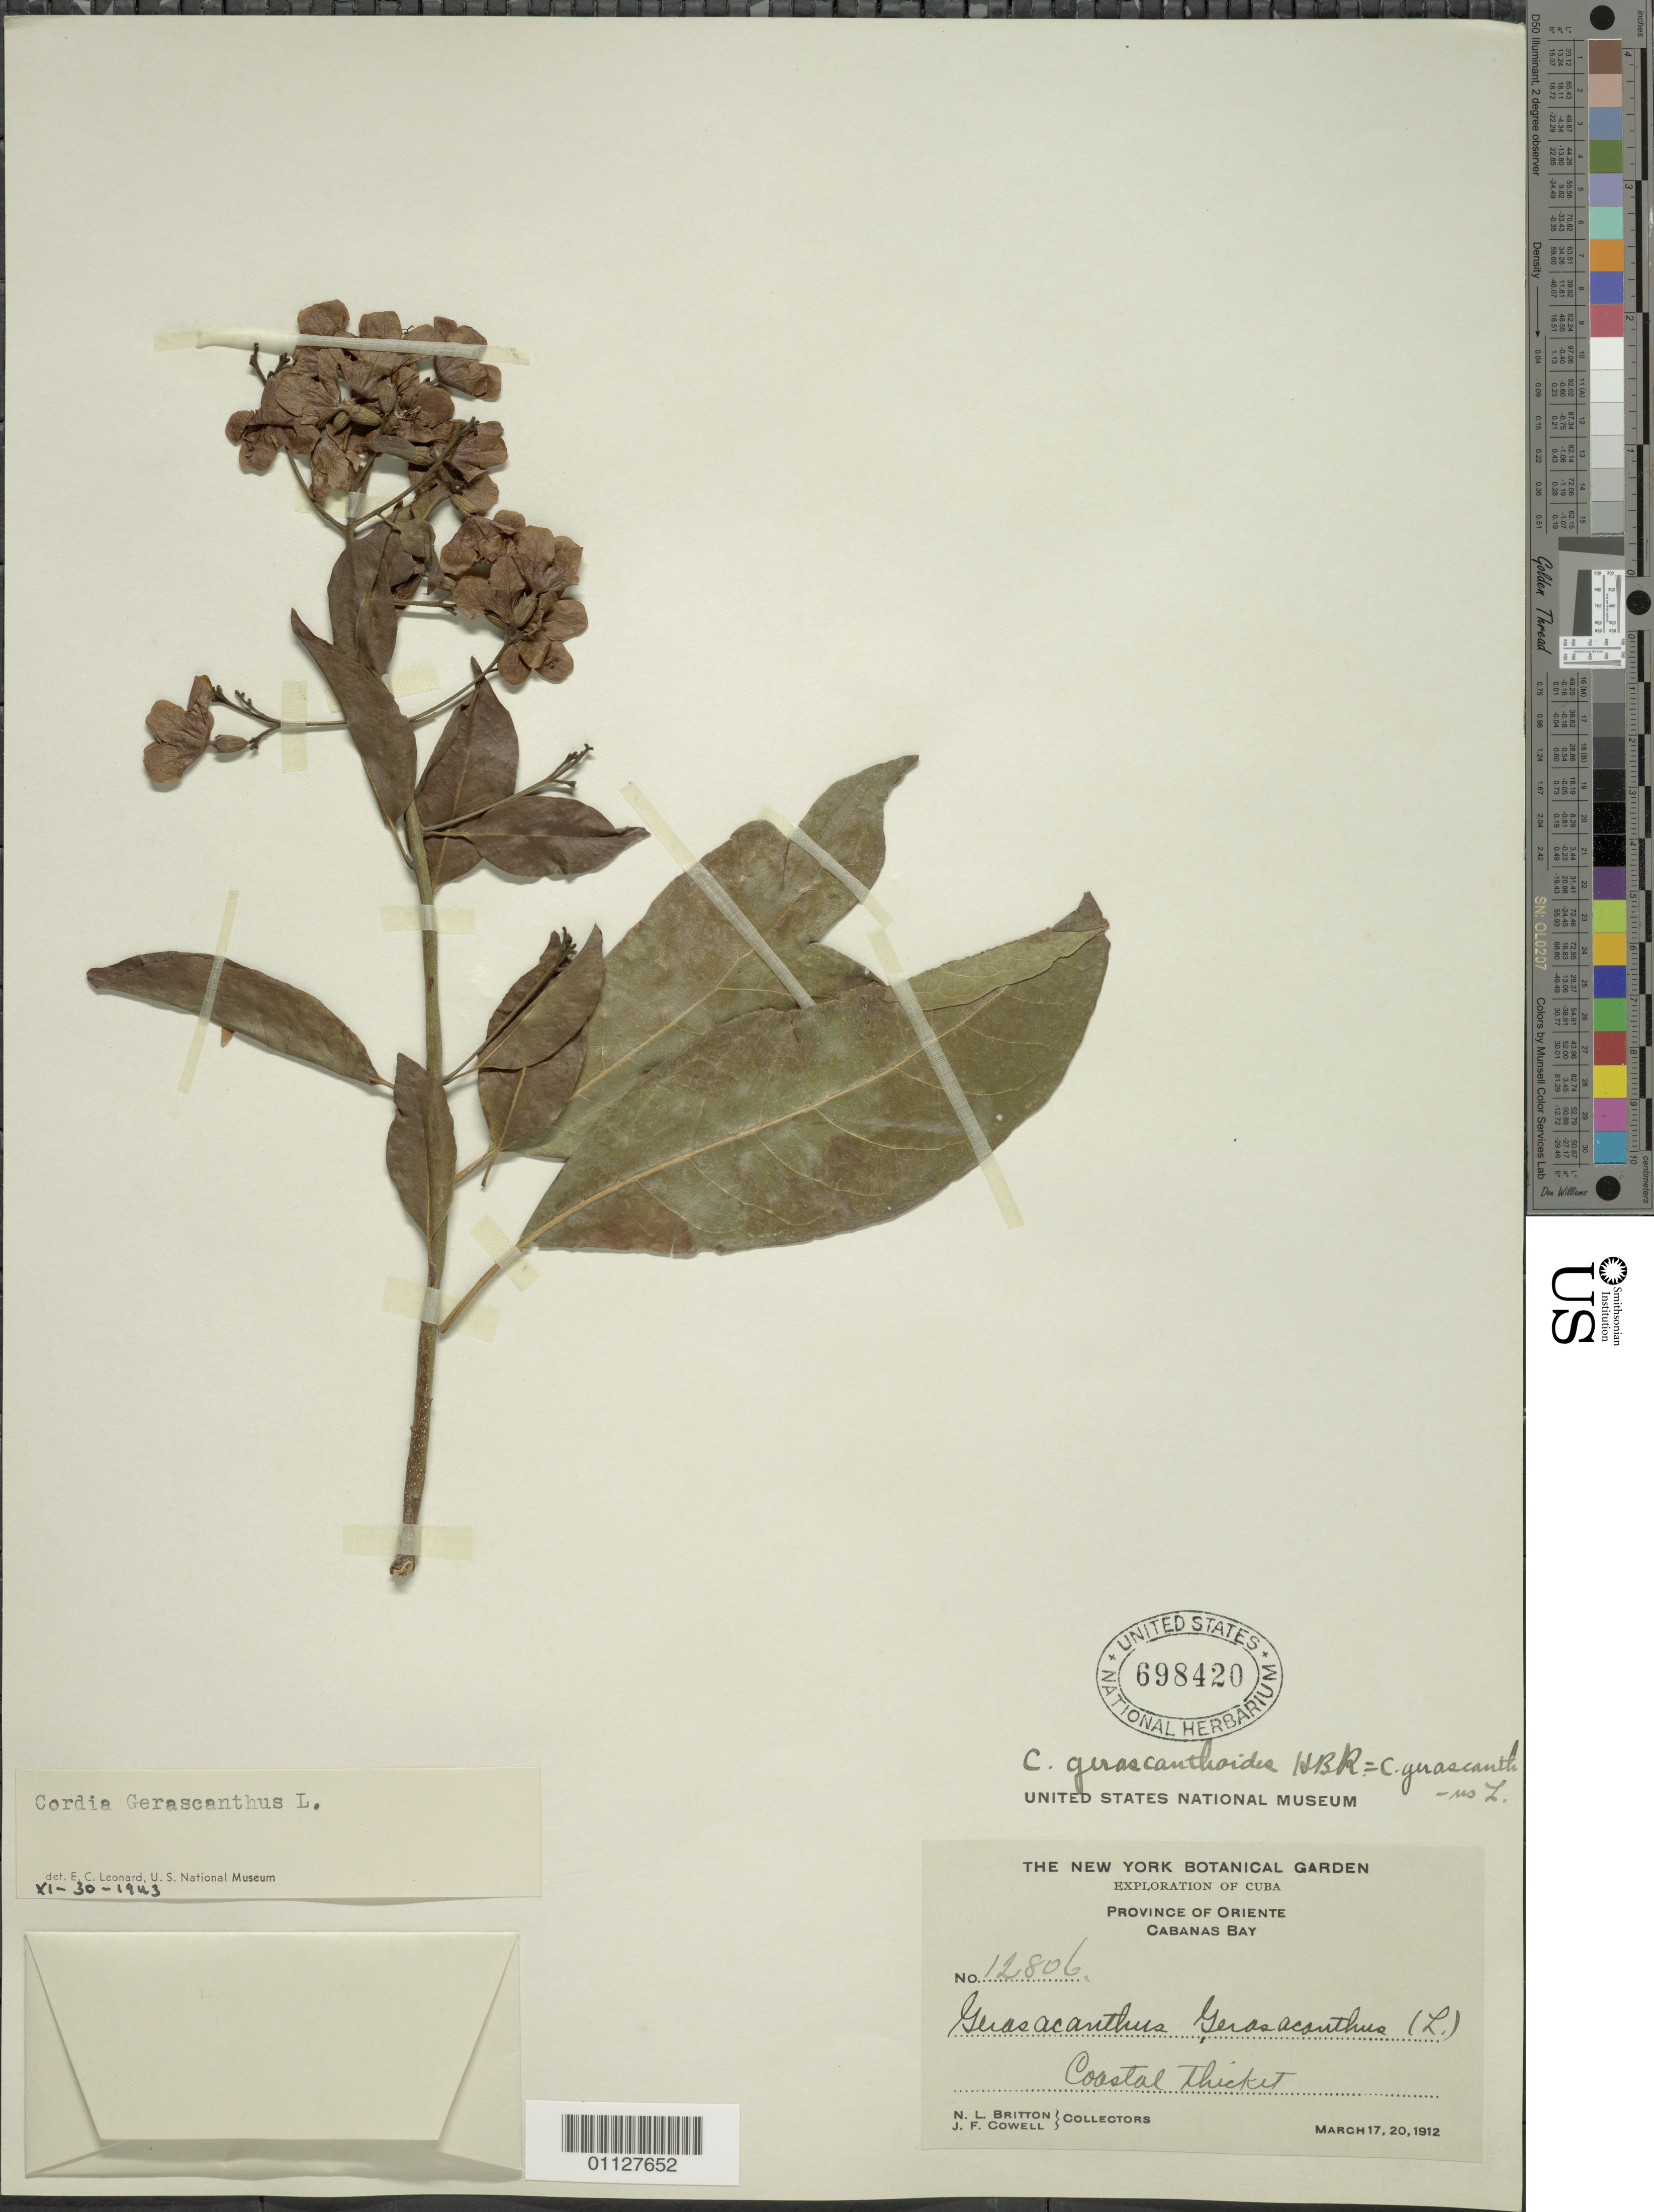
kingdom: Plantae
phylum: Tracheophyta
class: Magnoliopsida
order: Boraginales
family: Cordiaceae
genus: Cordia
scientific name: Cordia gerascanthus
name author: L.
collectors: N. Britton & J. F. Cowell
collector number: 12806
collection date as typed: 17 Mar 1912 and 20 Mar 1912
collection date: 1912-03-17,1912-03-20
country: Cuba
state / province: Pinar del Rio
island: Cuba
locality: Cabanas Bay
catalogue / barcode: US 698420